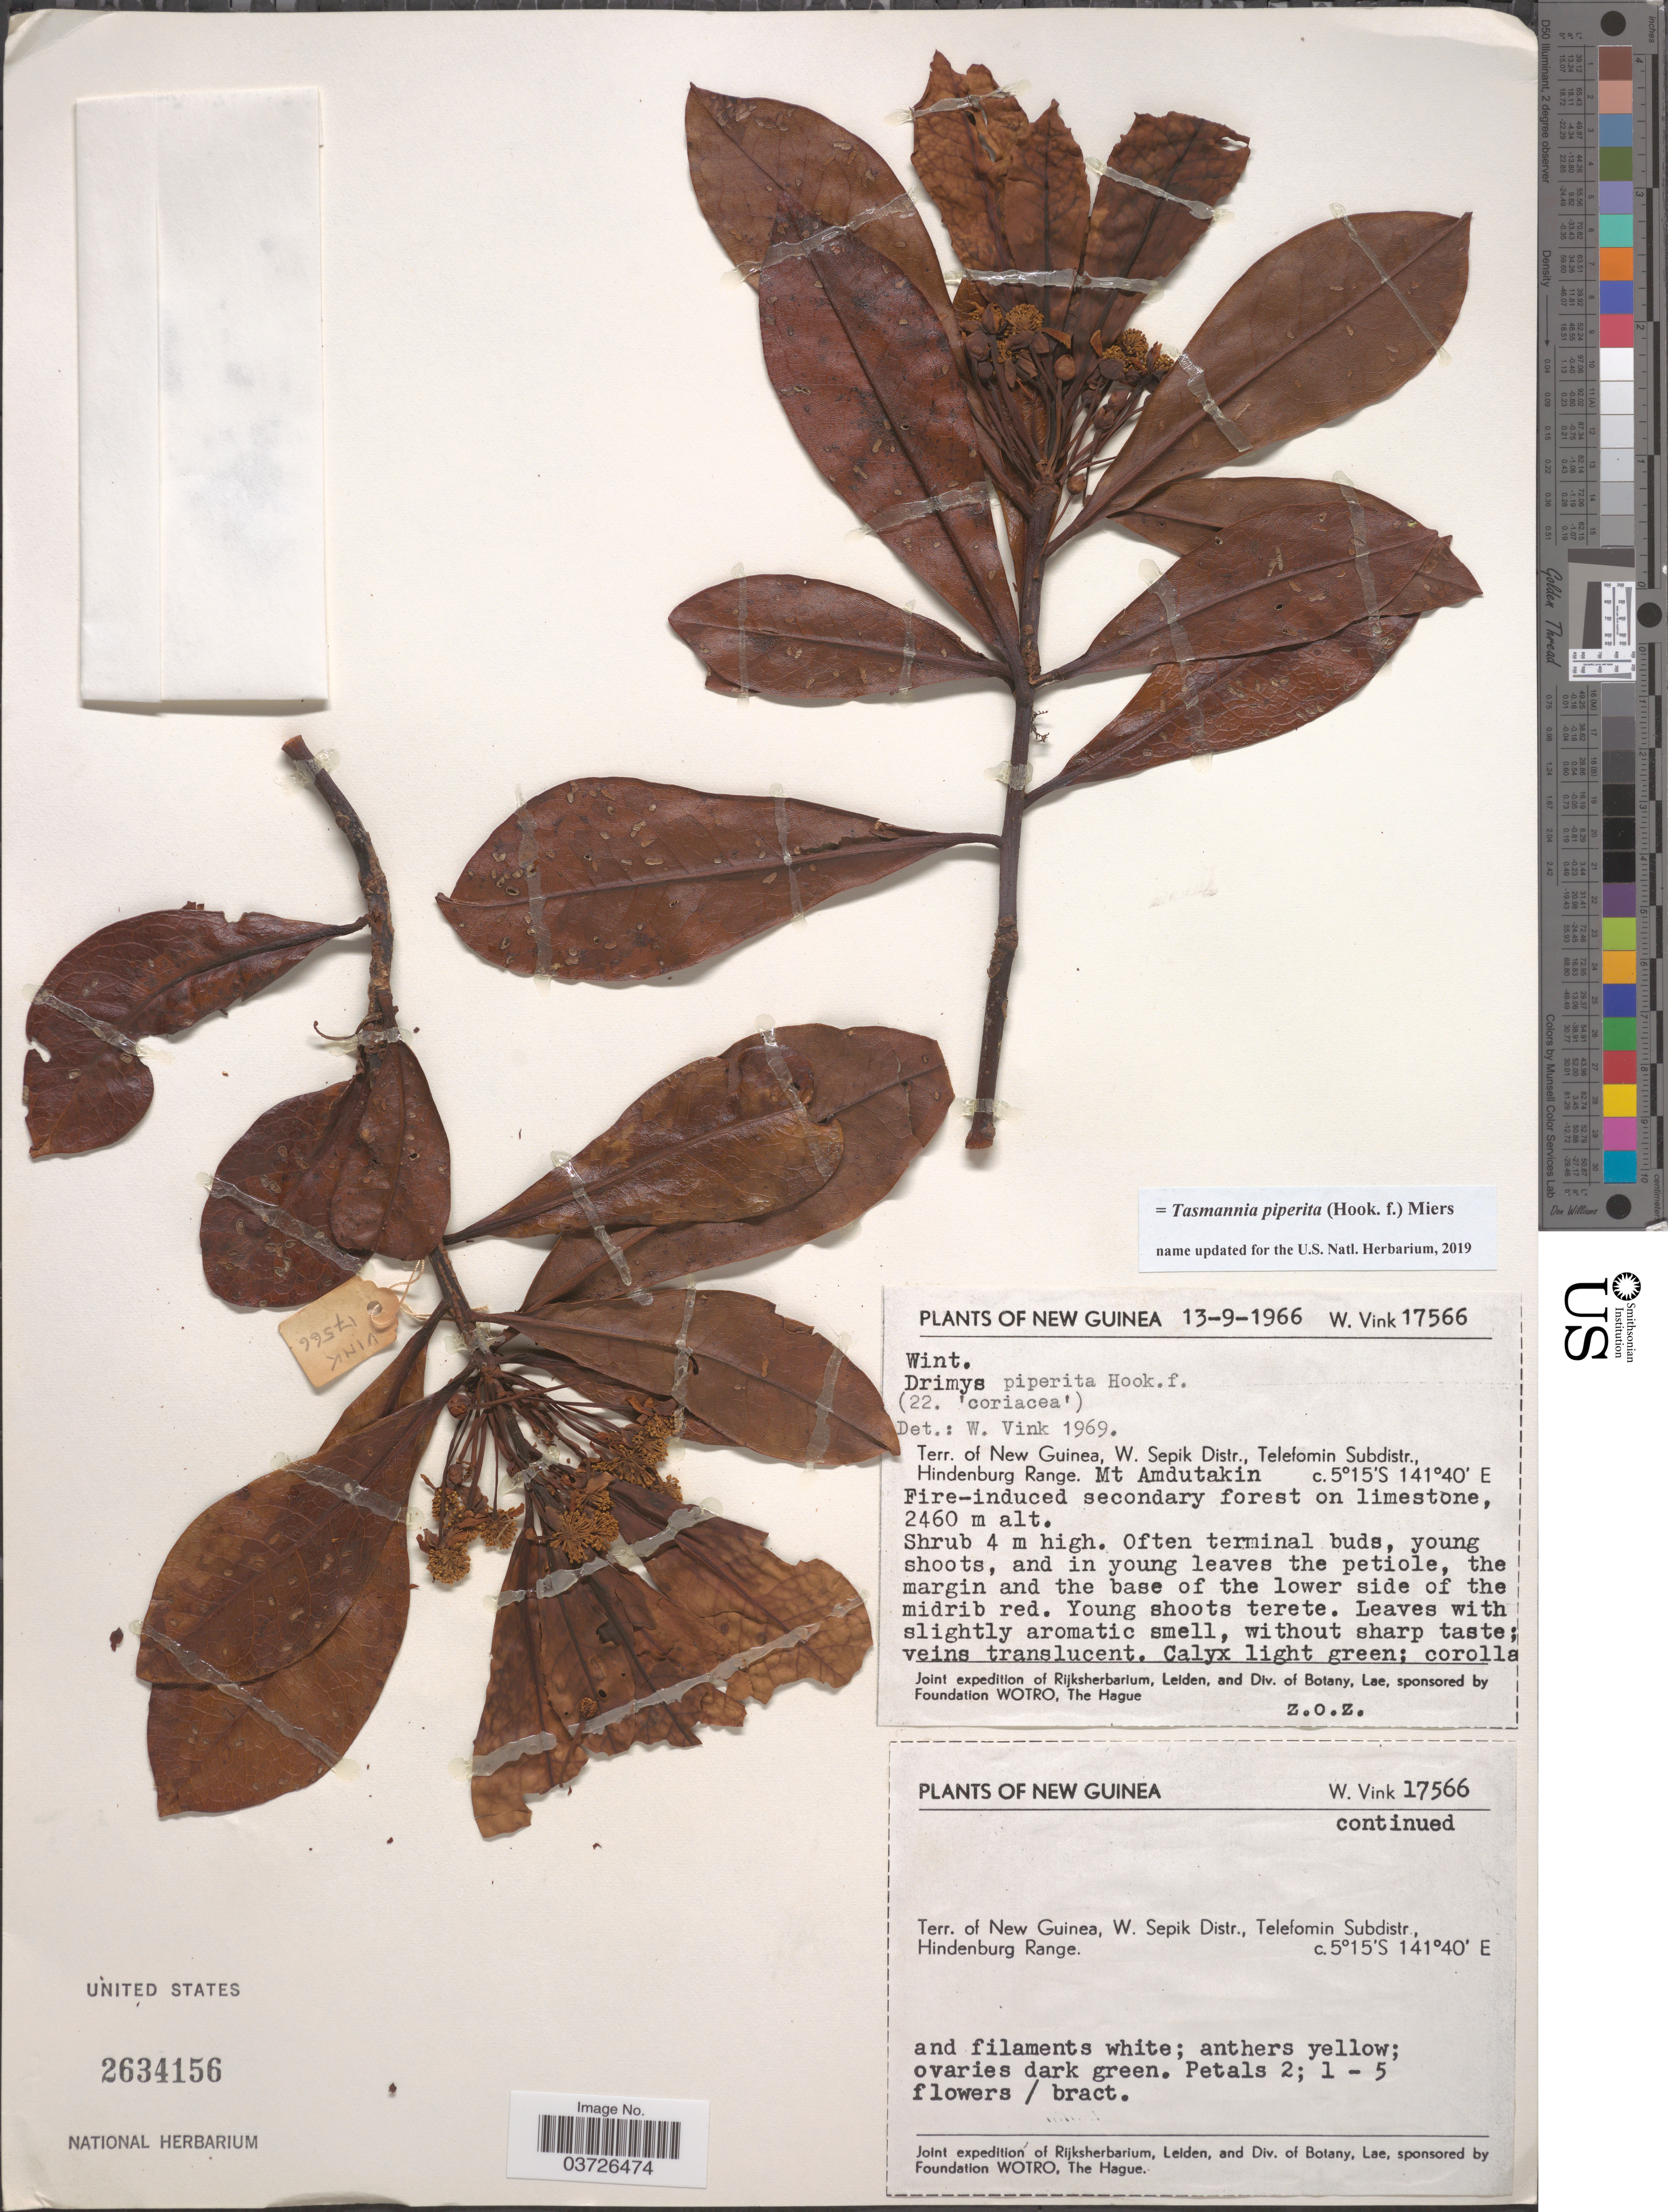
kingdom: Plantae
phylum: Tracheophyta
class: Magnoliopsida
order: Canellales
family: Winteraceae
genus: Tasmannia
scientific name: Tasmannia piperita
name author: (Hook. f.) Miers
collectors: W. Vink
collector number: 17566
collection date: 1966-09-13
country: Papua New Guinea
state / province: Sandaun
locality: Terr. of New Guinea. W. Sepik Distr., Telefomin Subdistr., Hindenburg Range. Mt. Amdutakin.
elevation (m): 2460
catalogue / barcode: US 2634156